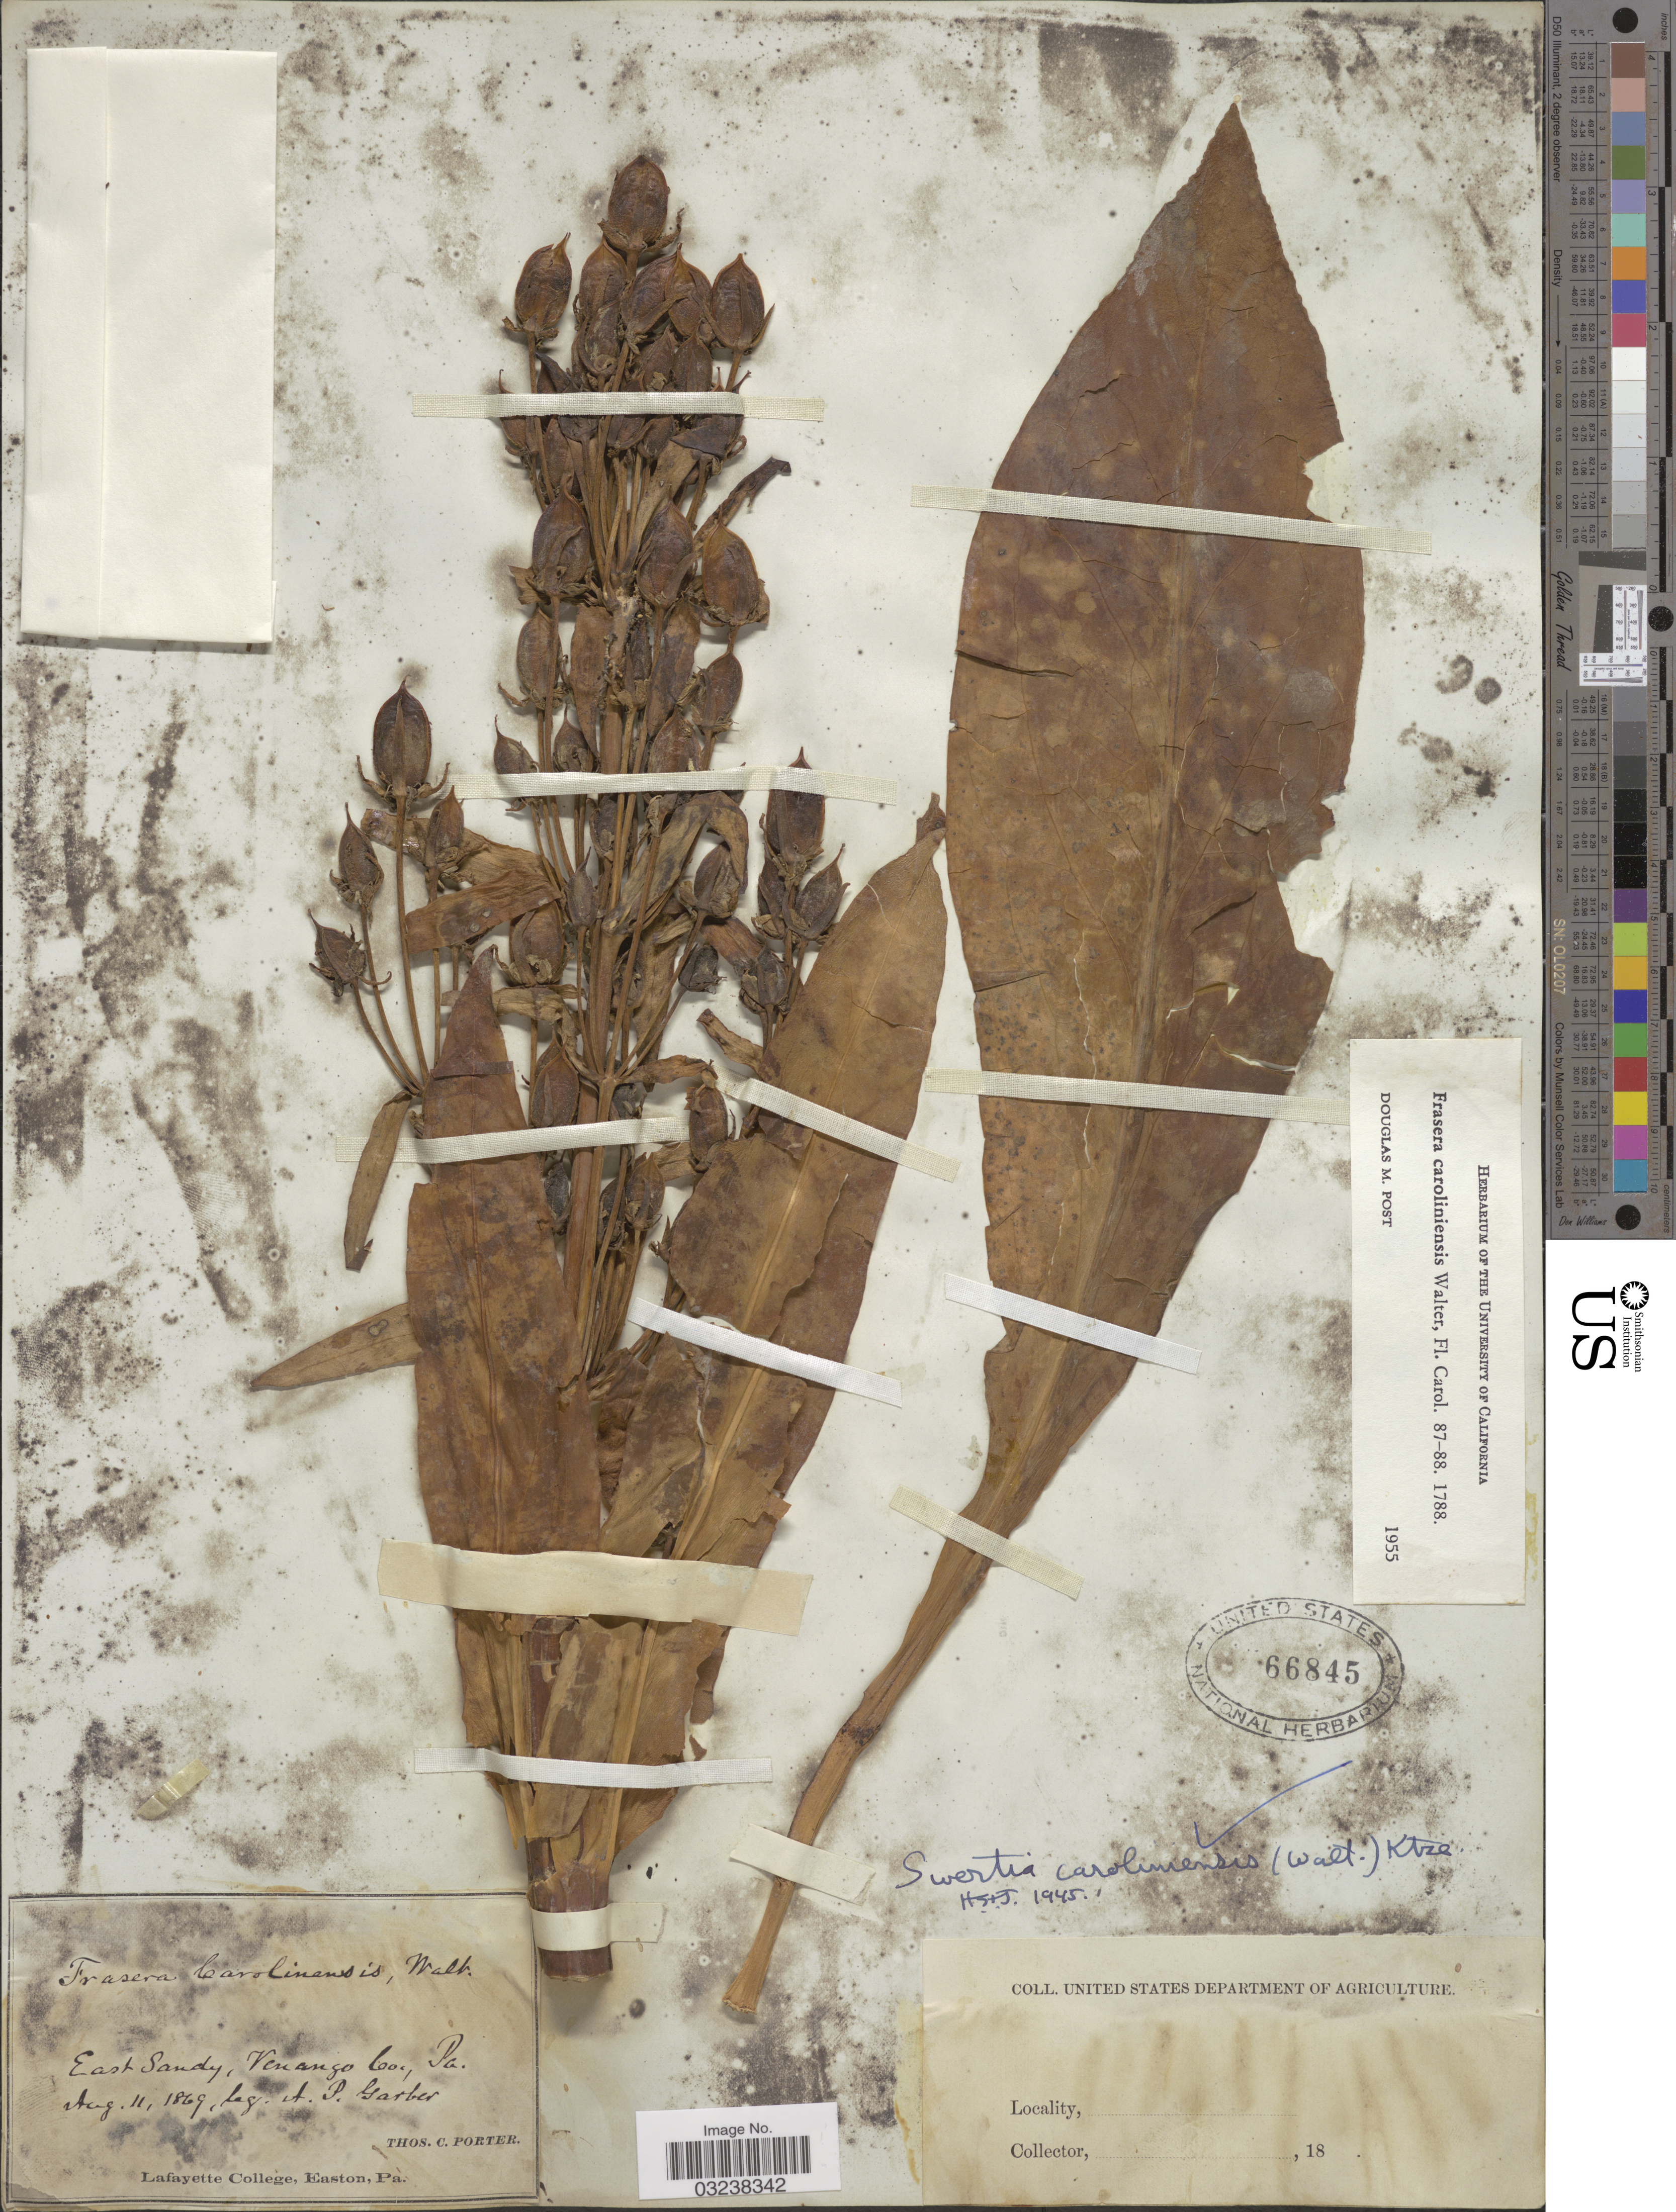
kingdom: Plantae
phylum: Tracheophyta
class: Magnoliopsida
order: Gentianales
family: Gentianaceae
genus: Swertia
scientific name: Swertia caroliniensis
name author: (Walter) Kuntze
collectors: A. P. Garber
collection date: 1869-08-11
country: United States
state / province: Pennsylvania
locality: East Sandy, Venango Co., Pa.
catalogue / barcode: US 66845